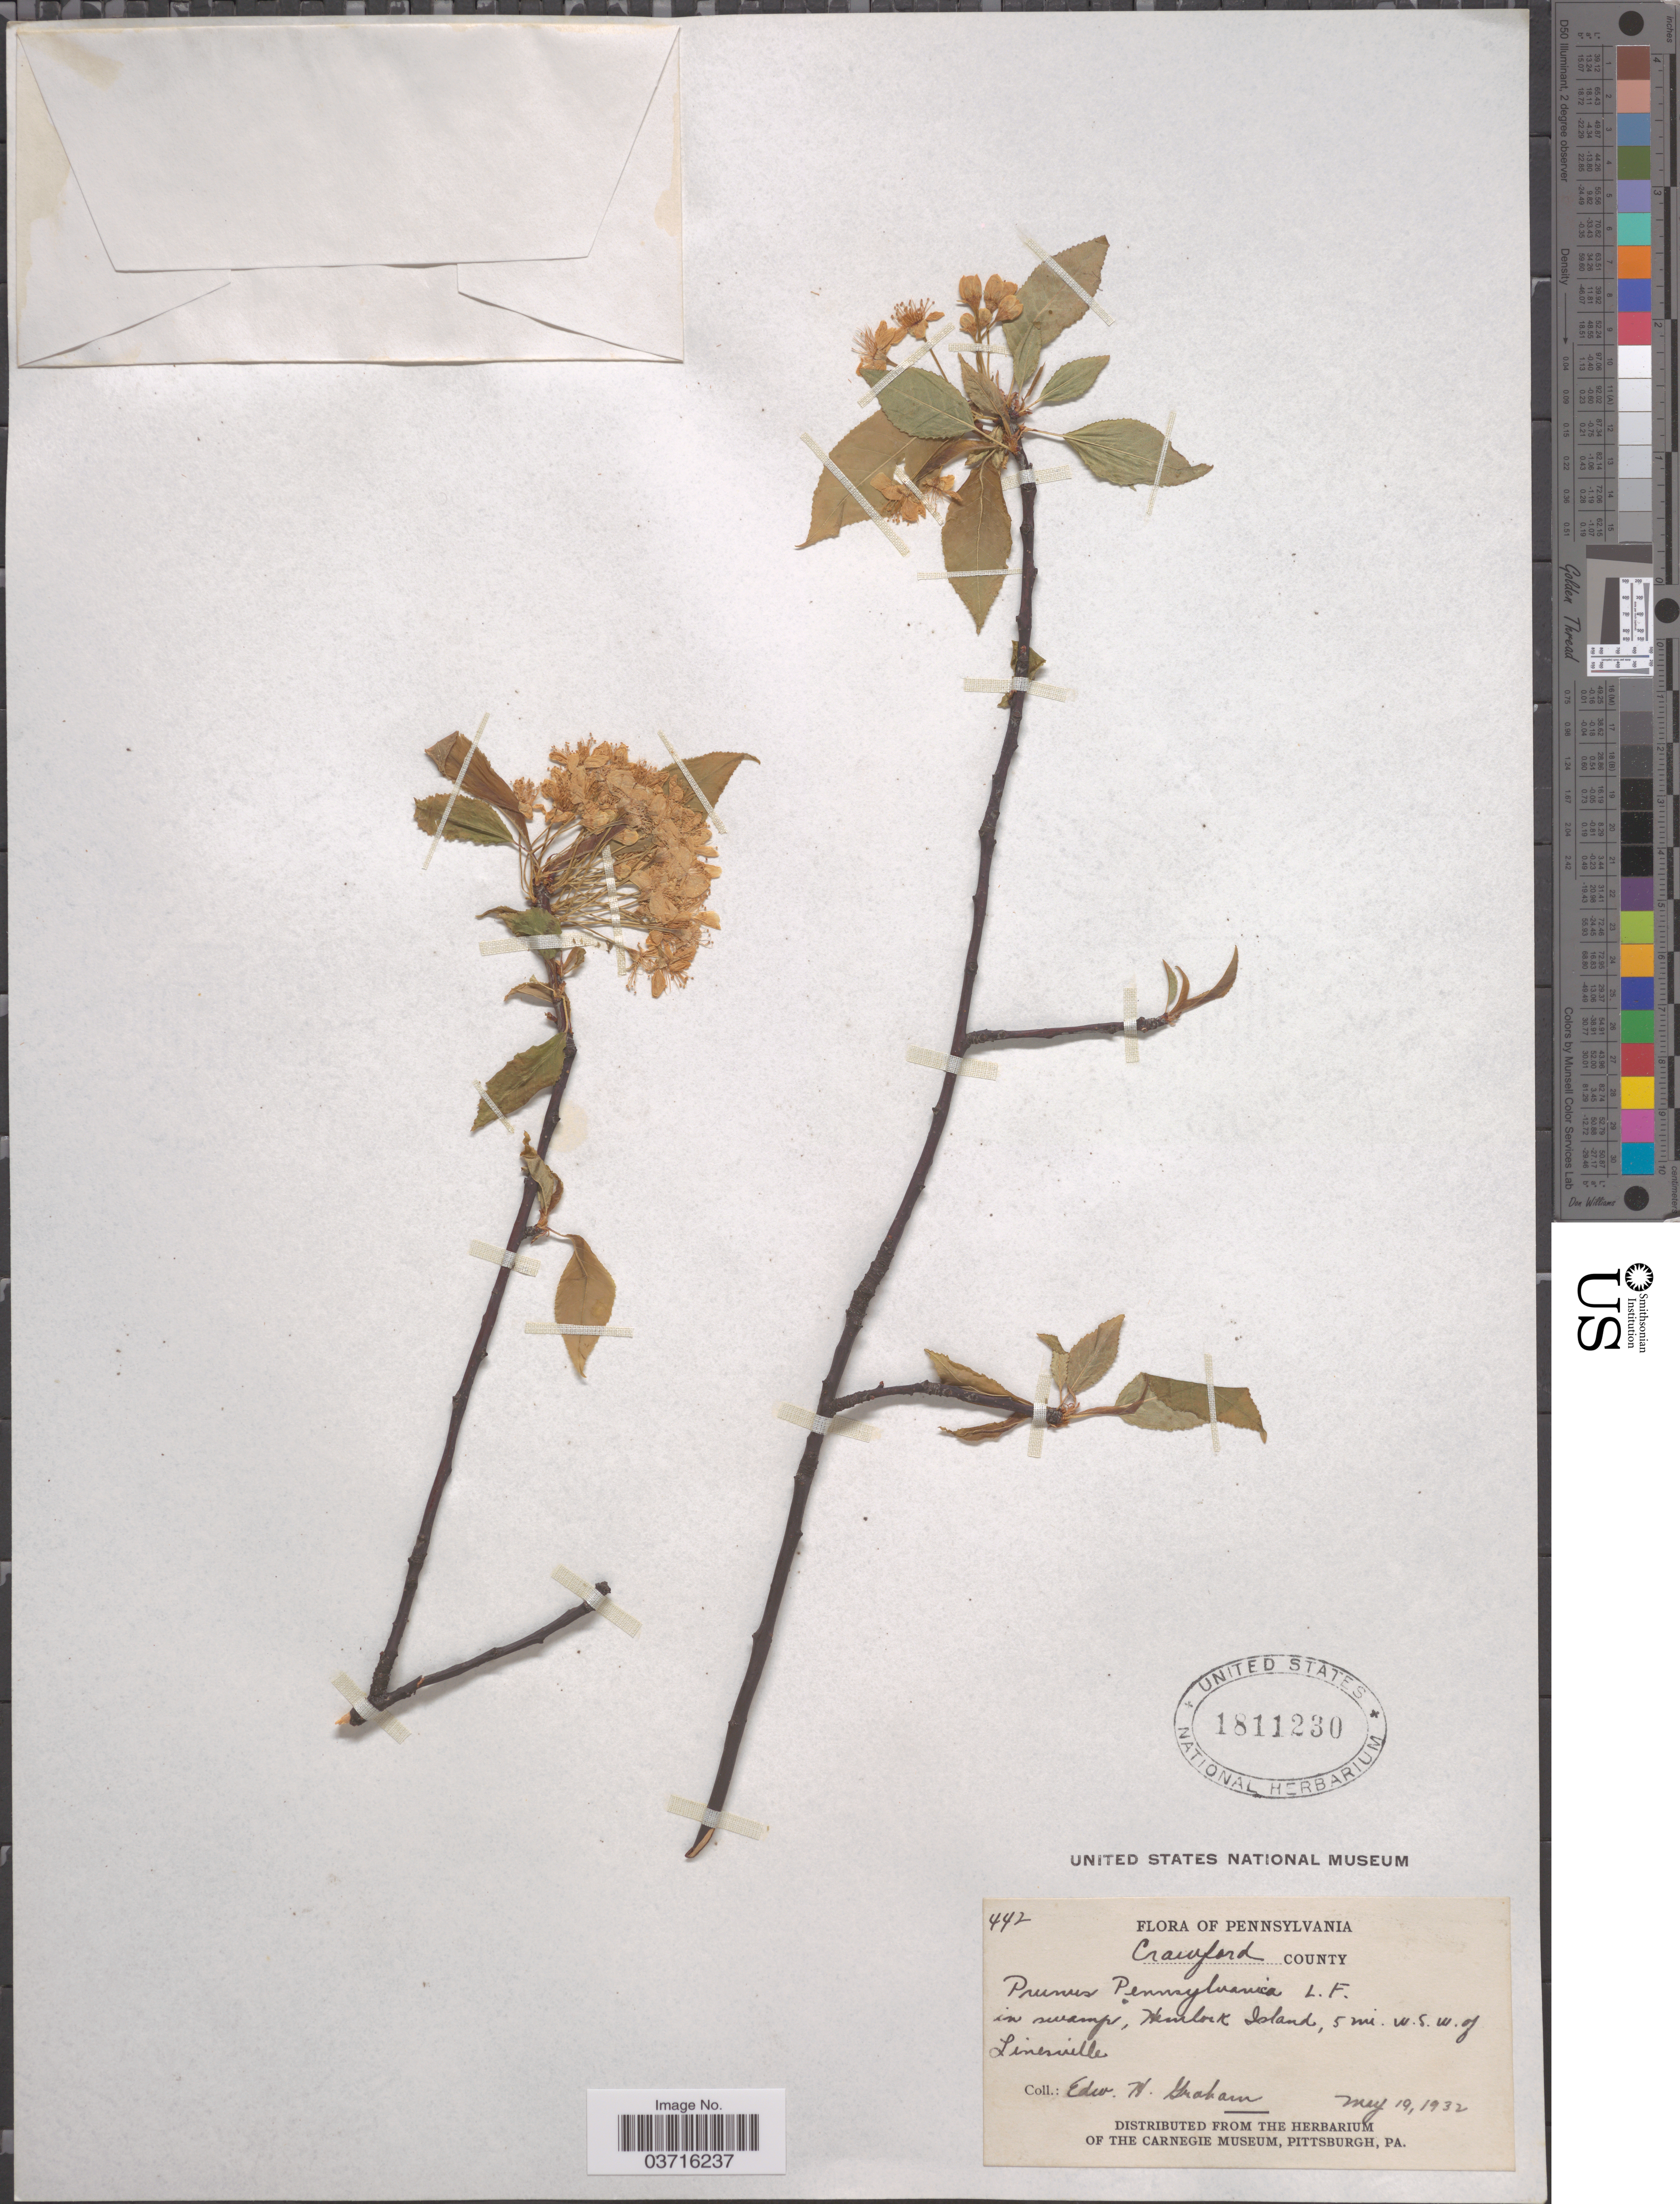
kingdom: Plantae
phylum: Tracheophyta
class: Magnoliopsida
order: Rosales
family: Rosaceae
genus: Prunus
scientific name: Prunus pensylvanica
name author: L. f.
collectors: E. H. Graham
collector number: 442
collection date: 1932-05-19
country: United States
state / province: Pennsylvania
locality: Crawford County. In swamp, Hemlock Island, 5 mi. W.S.W. of Linesville.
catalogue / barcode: US 1811230